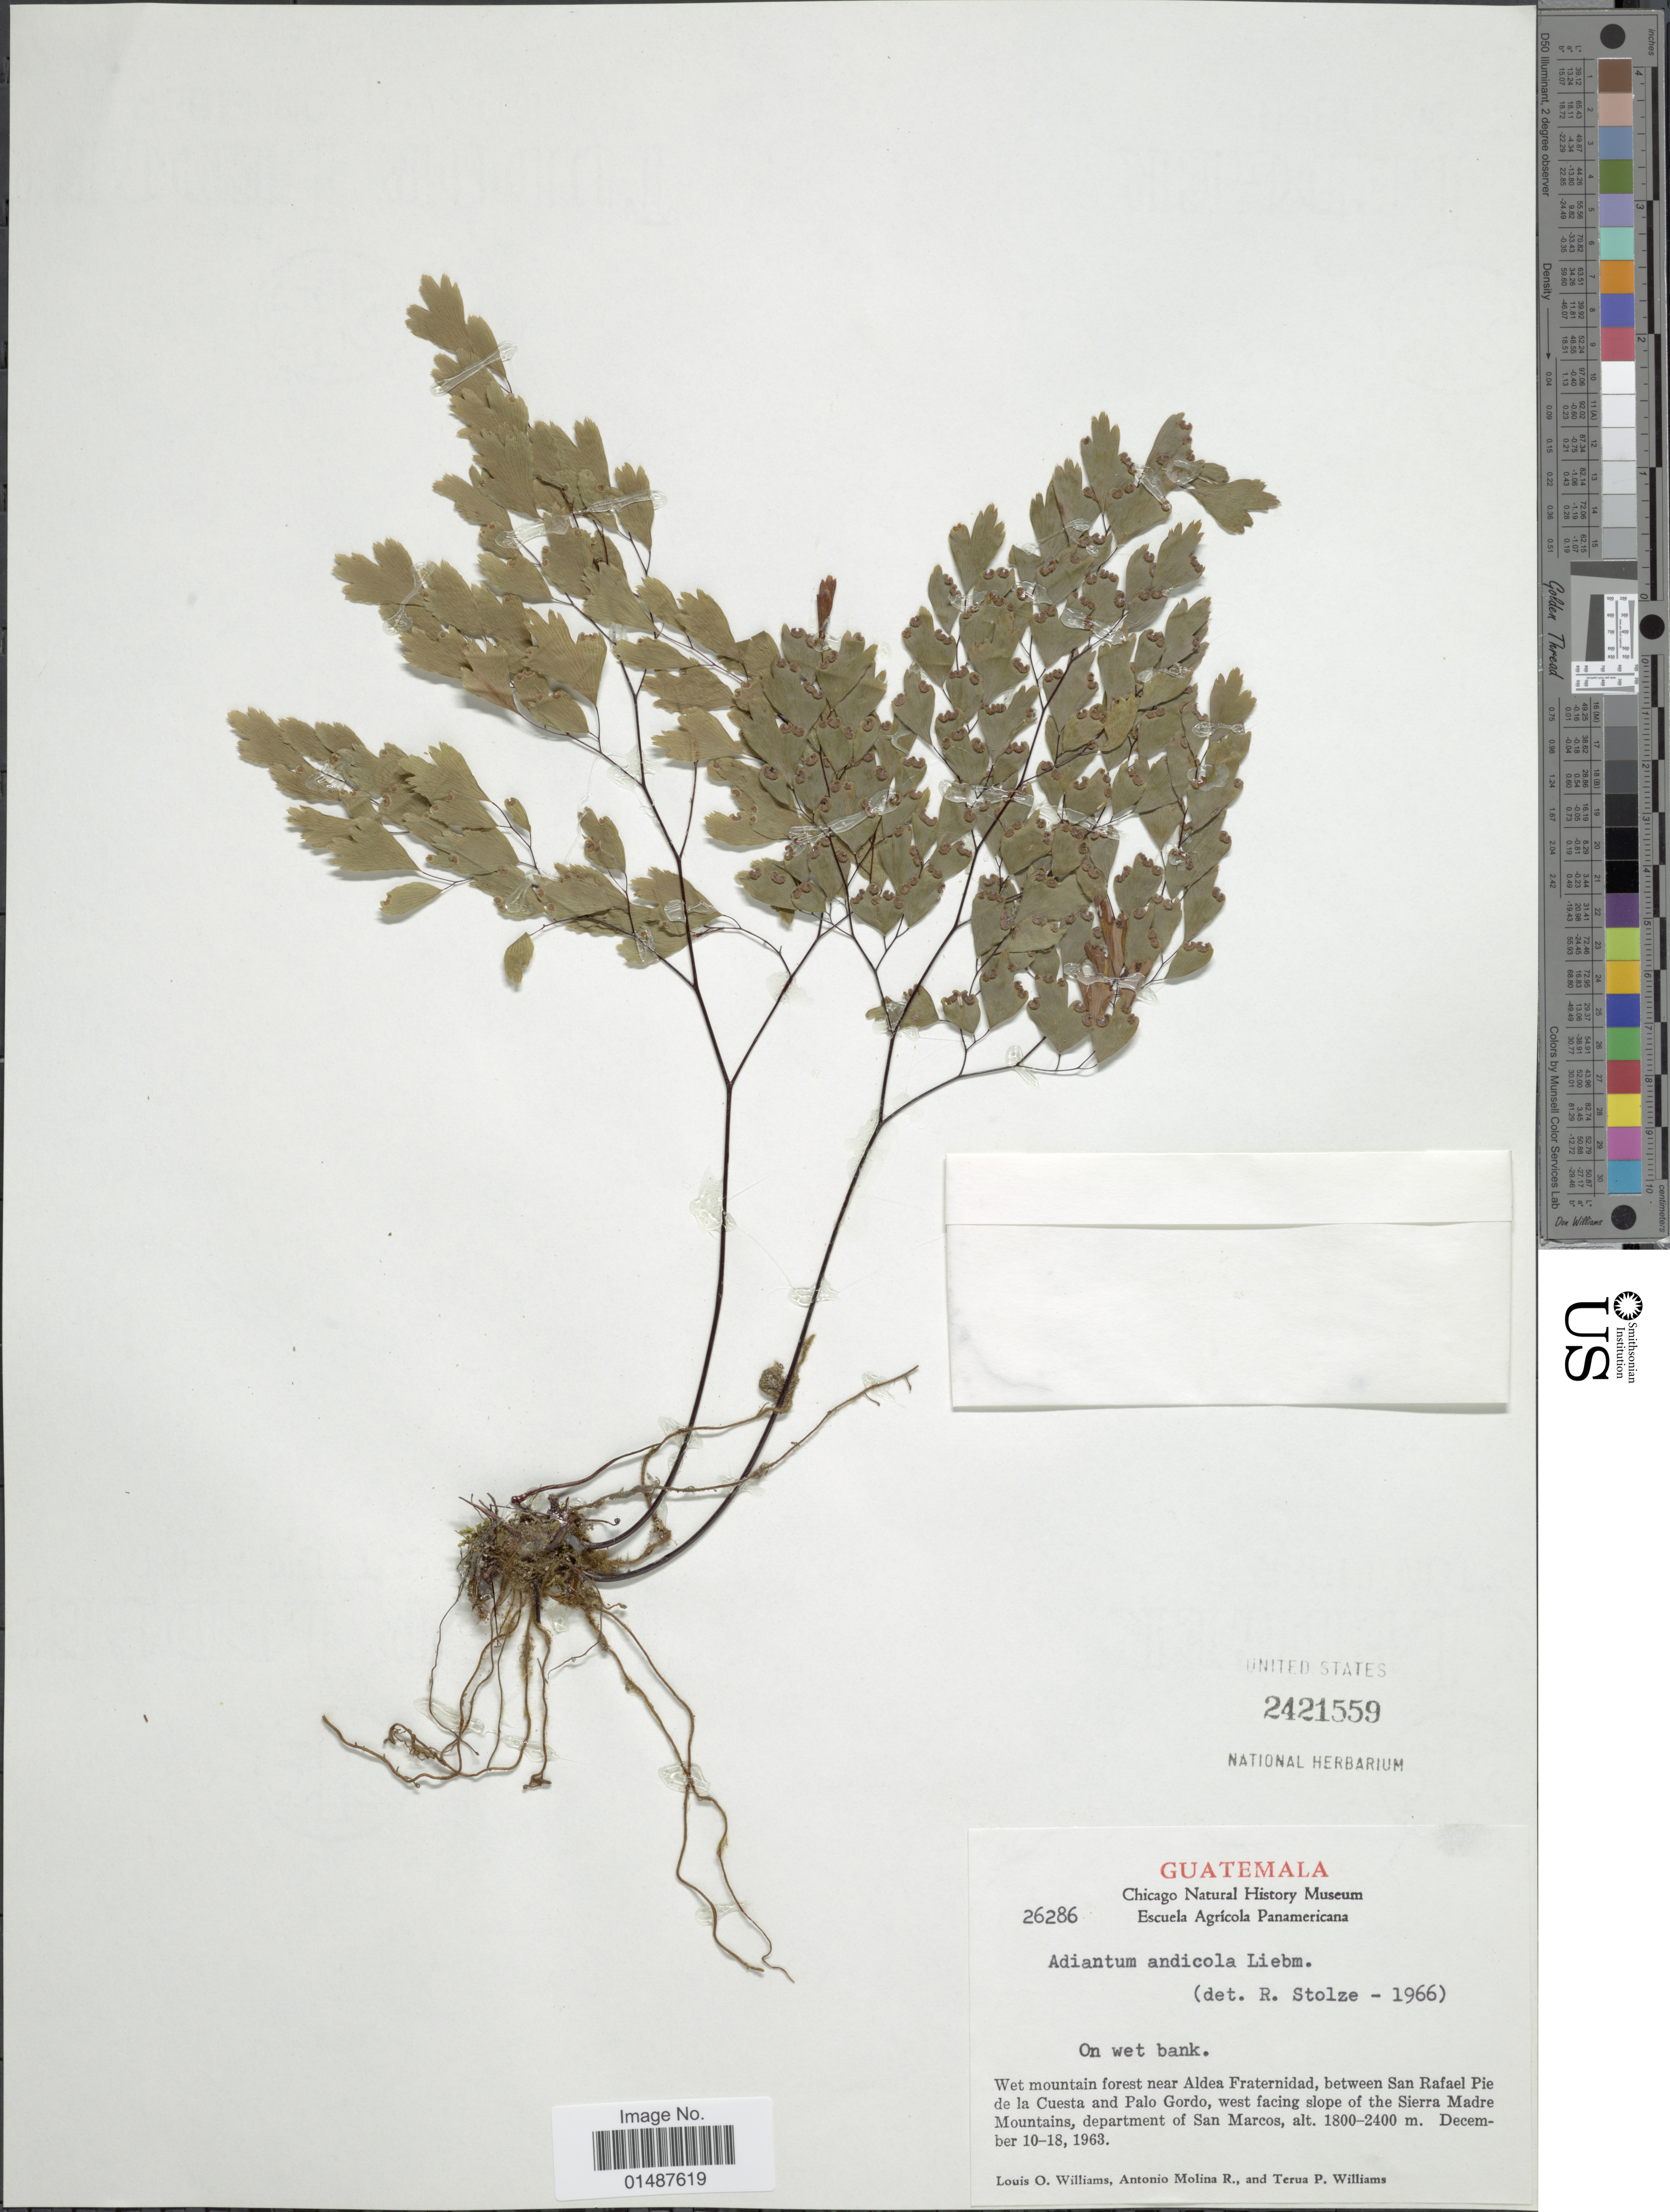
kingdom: Plantae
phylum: Tracheophyta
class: Polypodiopsida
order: Polypodiales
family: Pteridaceae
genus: Adiantum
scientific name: Adiantum andicola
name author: Liebm.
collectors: L. O. Williams, A. Molina R. & P. T. Williams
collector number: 26286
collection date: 1963-12-10/1963-12-18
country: Guatemala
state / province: San Marcos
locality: Wet mountain forest near aldea Fraternidad, between San Rafael Pie de la Cuesta and Palo Gordo, west facing slope of the Sierra Madre Mountains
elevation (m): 1800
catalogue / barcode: US 2421559